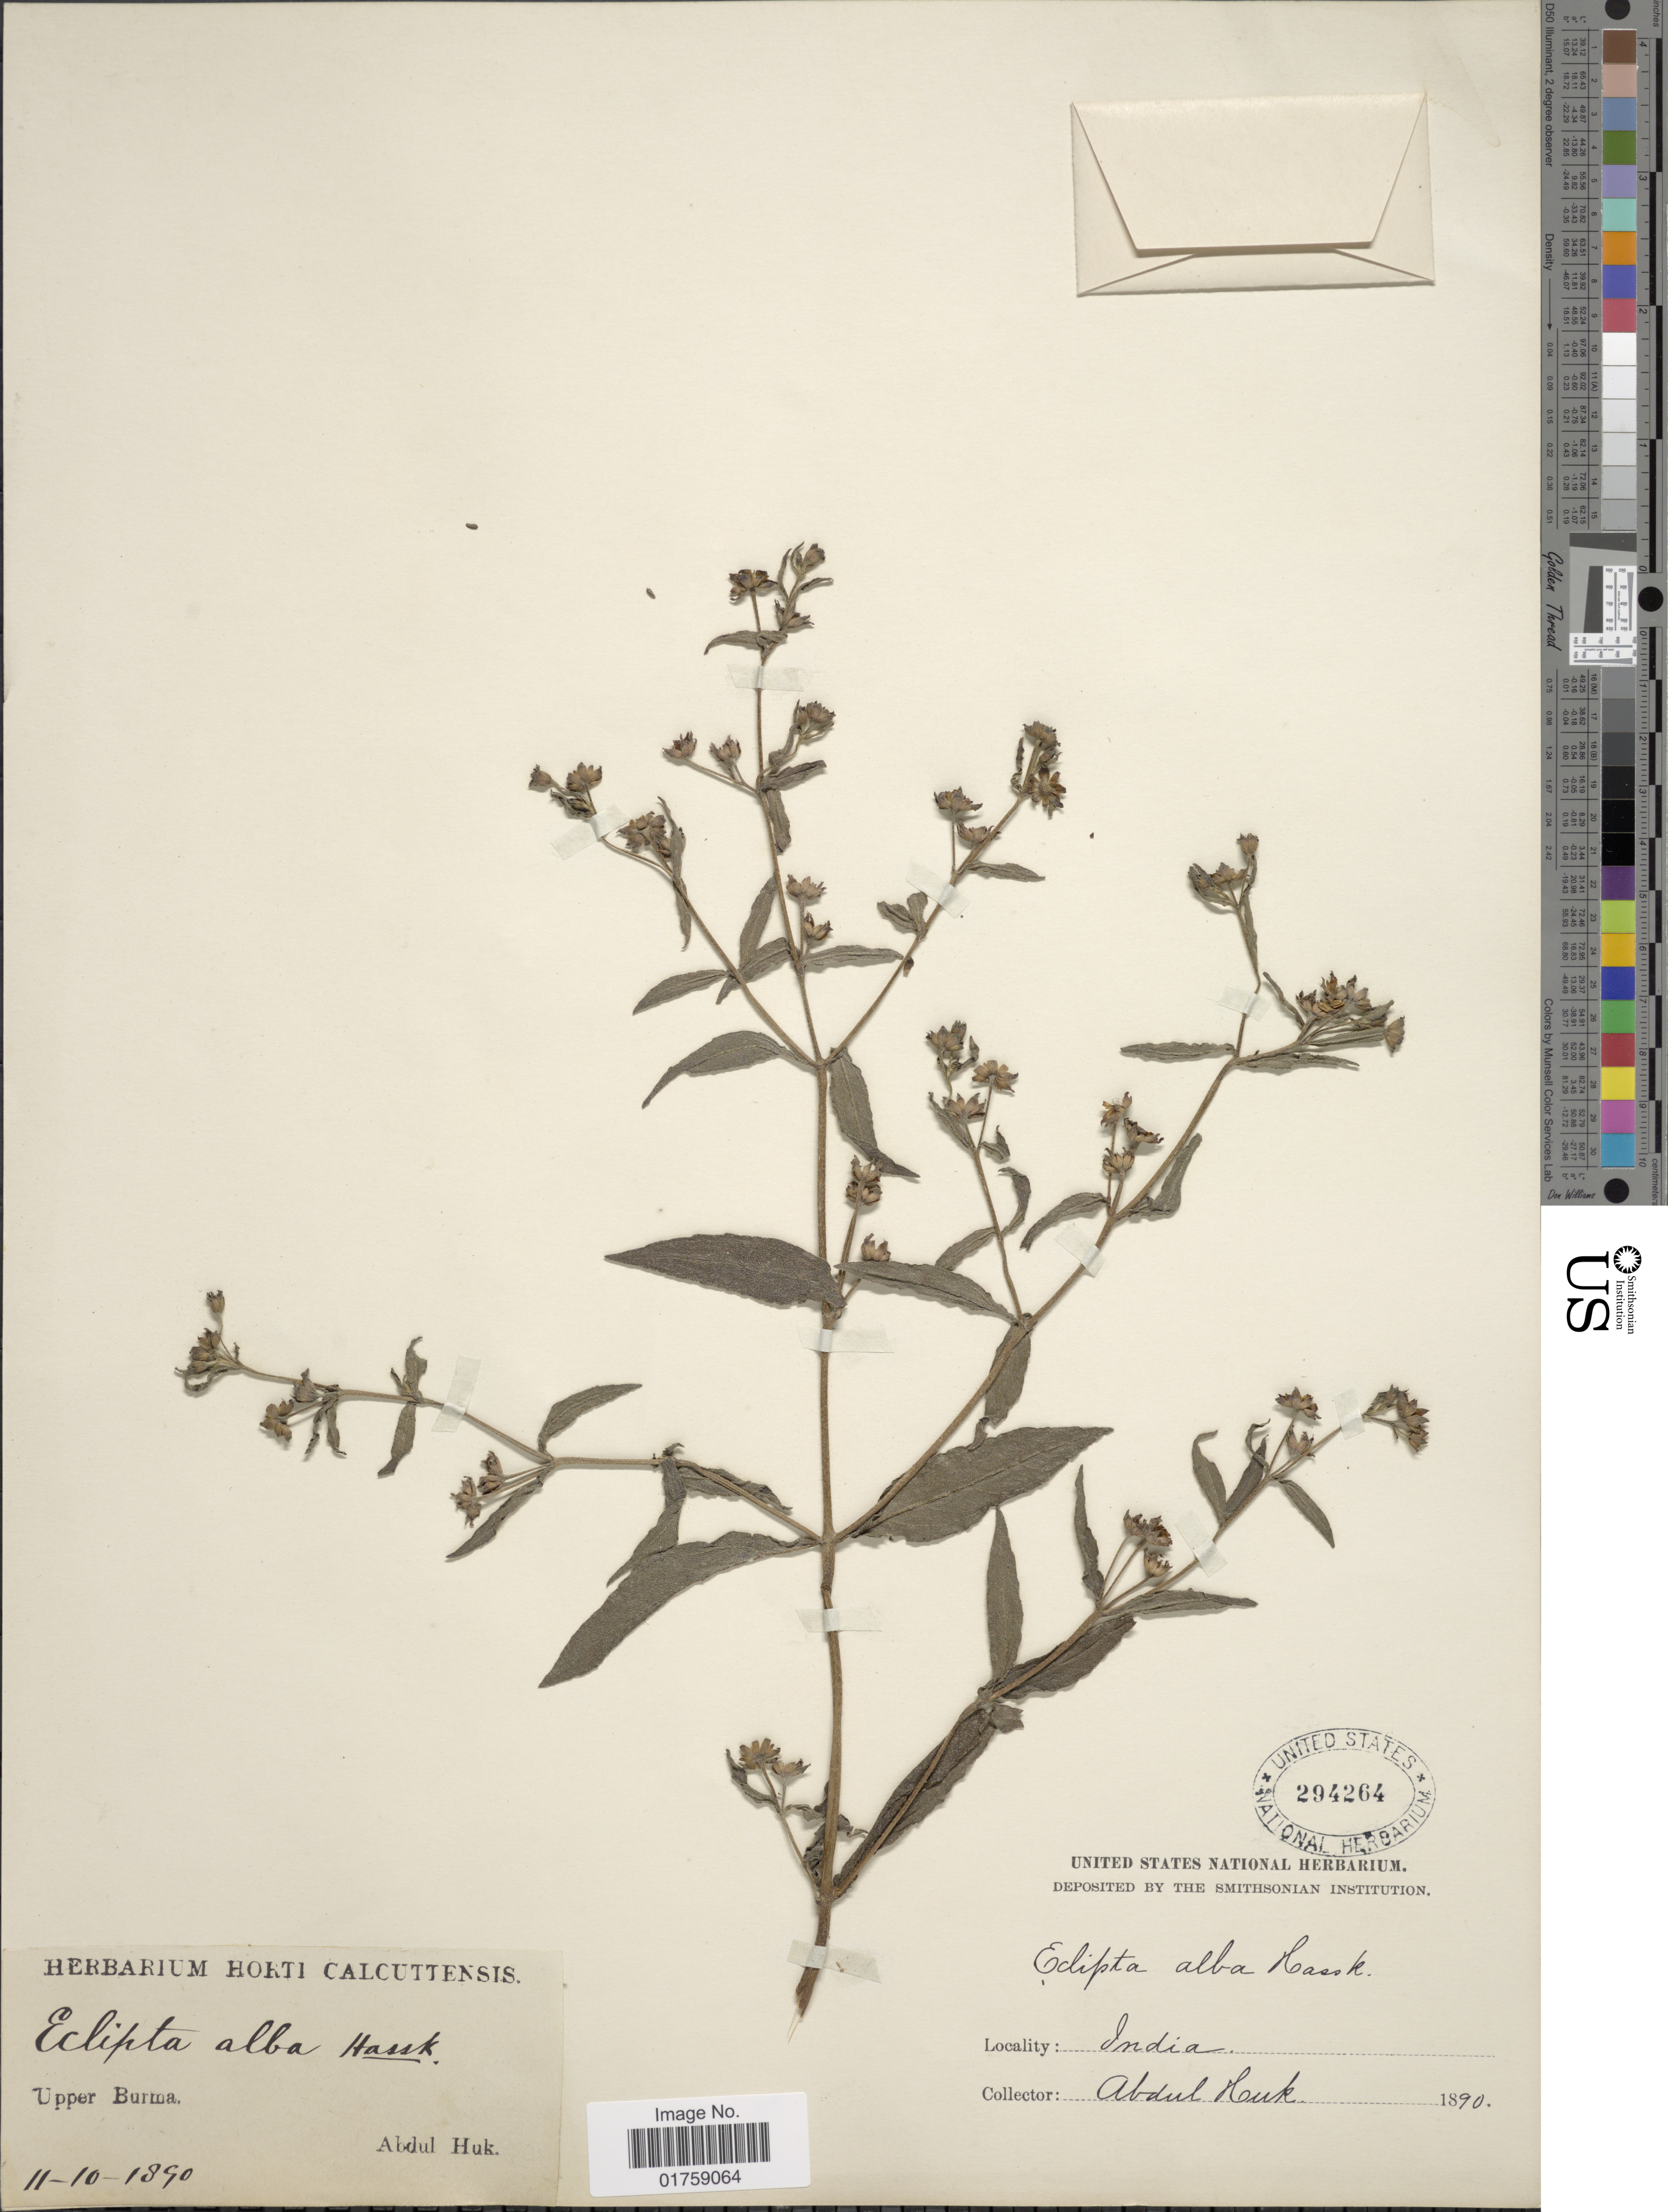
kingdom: Plantae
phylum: Tracheophyta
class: Magnoliopsida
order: Asterales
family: Asteraceae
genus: Eclipta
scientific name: Eclipta prostrata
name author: (L.) L.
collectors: A. Huk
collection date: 1890-10-11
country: Myanmar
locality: Upper Burma.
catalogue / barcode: US 294264